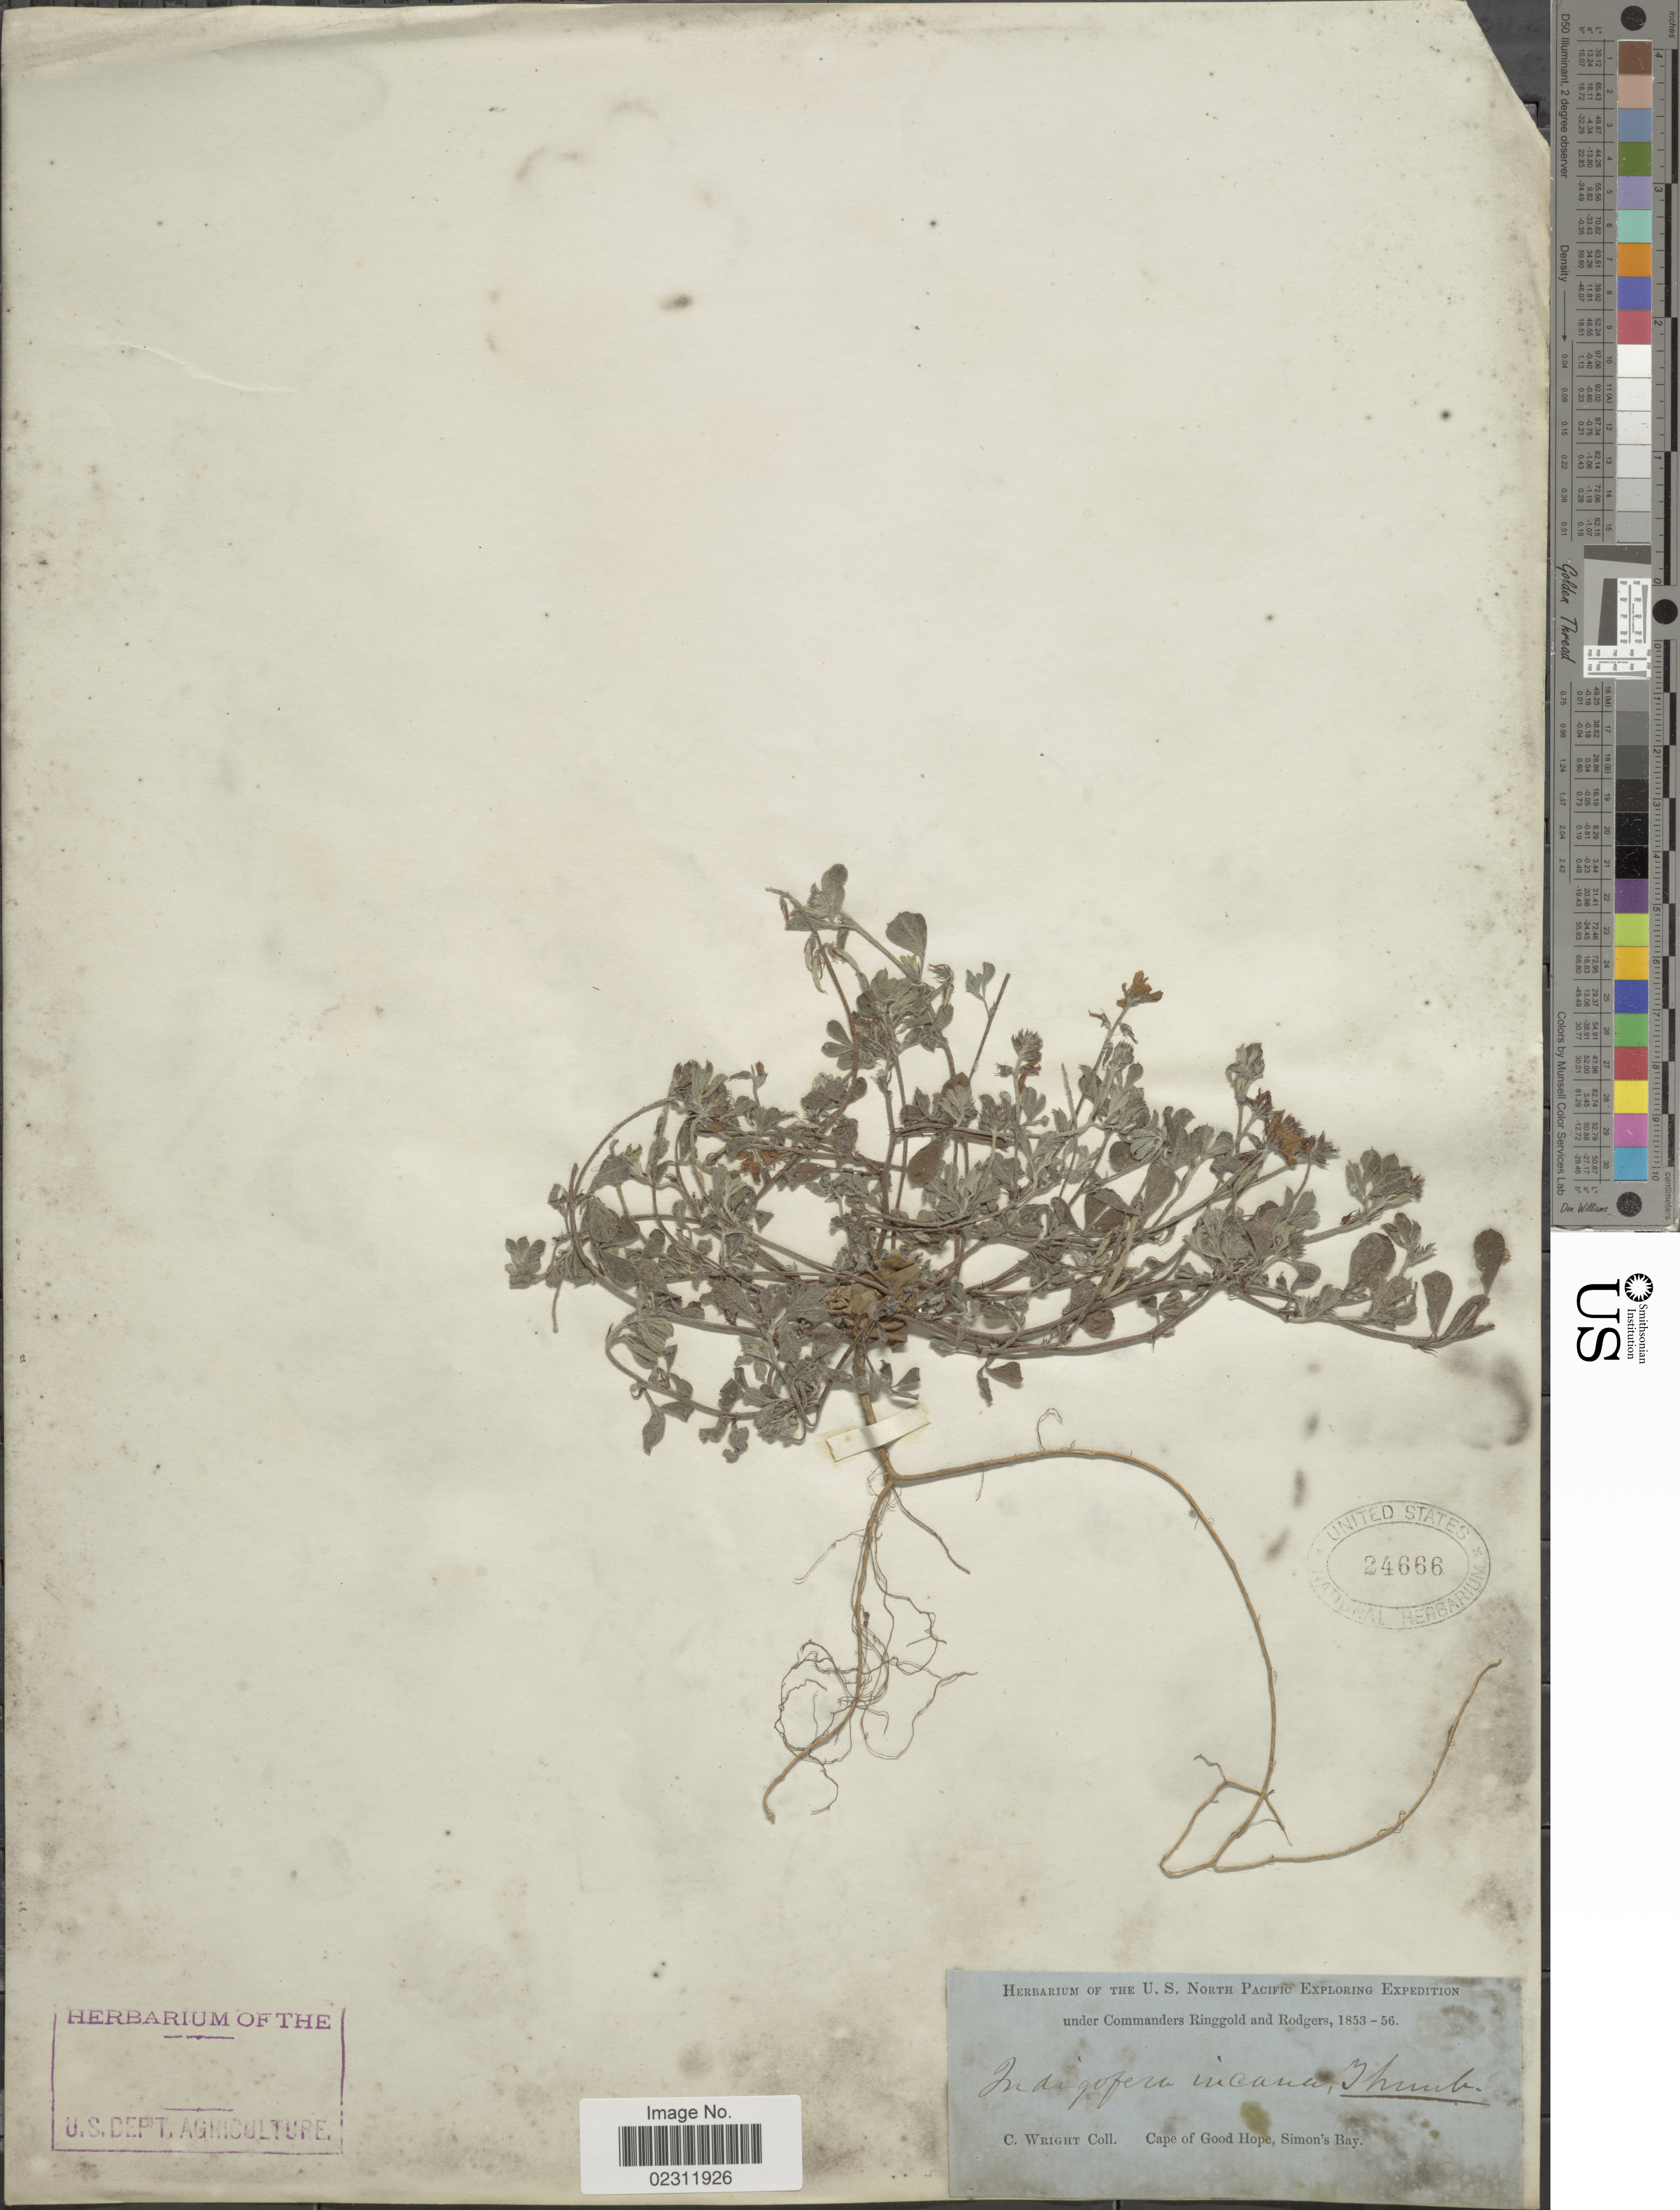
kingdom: Plantae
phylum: Tracheophyta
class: Magnoliopsida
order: Fabales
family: Fabaceae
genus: Indigofera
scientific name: Indigofera incana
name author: Thunb.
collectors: C. Wright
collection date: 1853/1856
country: South Africa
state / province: Western Cape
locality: Cape of Good Hope, Simon's Bay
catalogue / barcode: US 24666